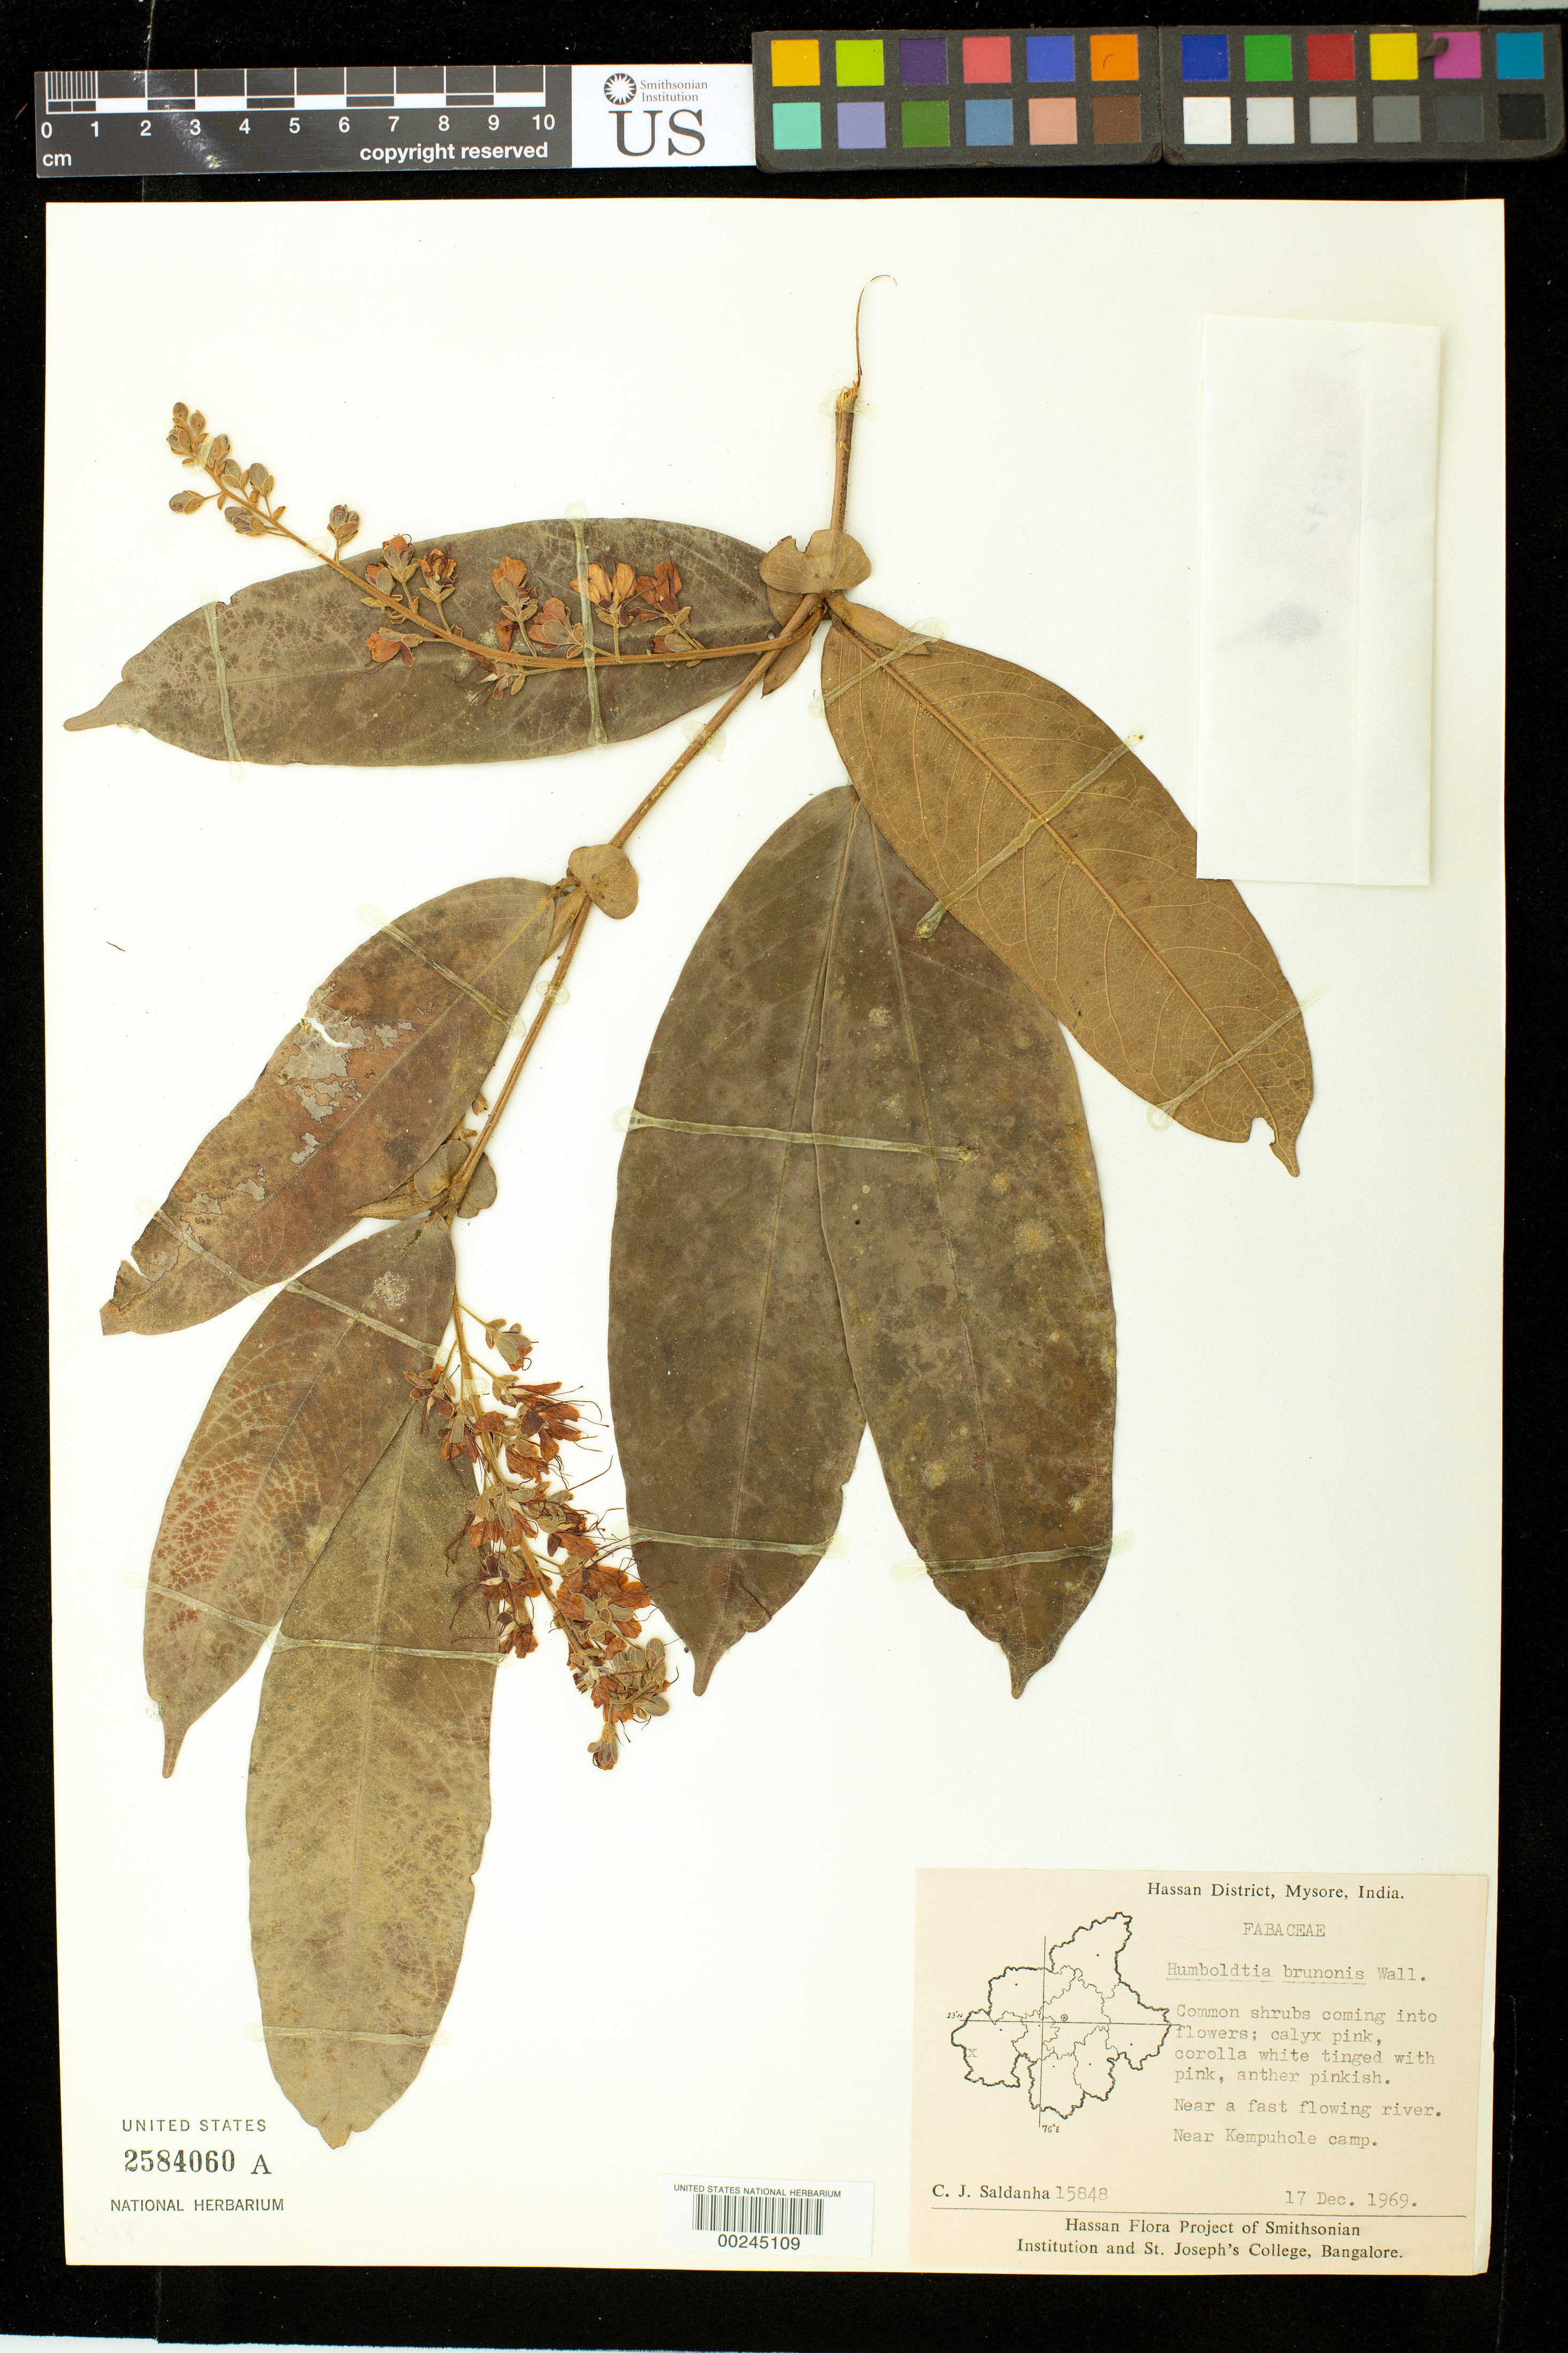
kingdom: Plantae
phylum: Tracheophyta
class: Magnoliopsida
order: Fabales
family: Fabaceae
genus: Humboldtia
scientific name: Humboldtia brunonis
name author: Wall.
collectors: C. J. Saldanha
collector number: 15848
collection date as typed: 17 Dec 1969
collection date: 1969-12-17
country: India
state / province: Karnataka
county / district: Hassan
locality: Near kempuhole camp, mysore state [mysore state = karnataka.]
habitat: Near a fast flowing river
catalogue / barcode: US 2584060A